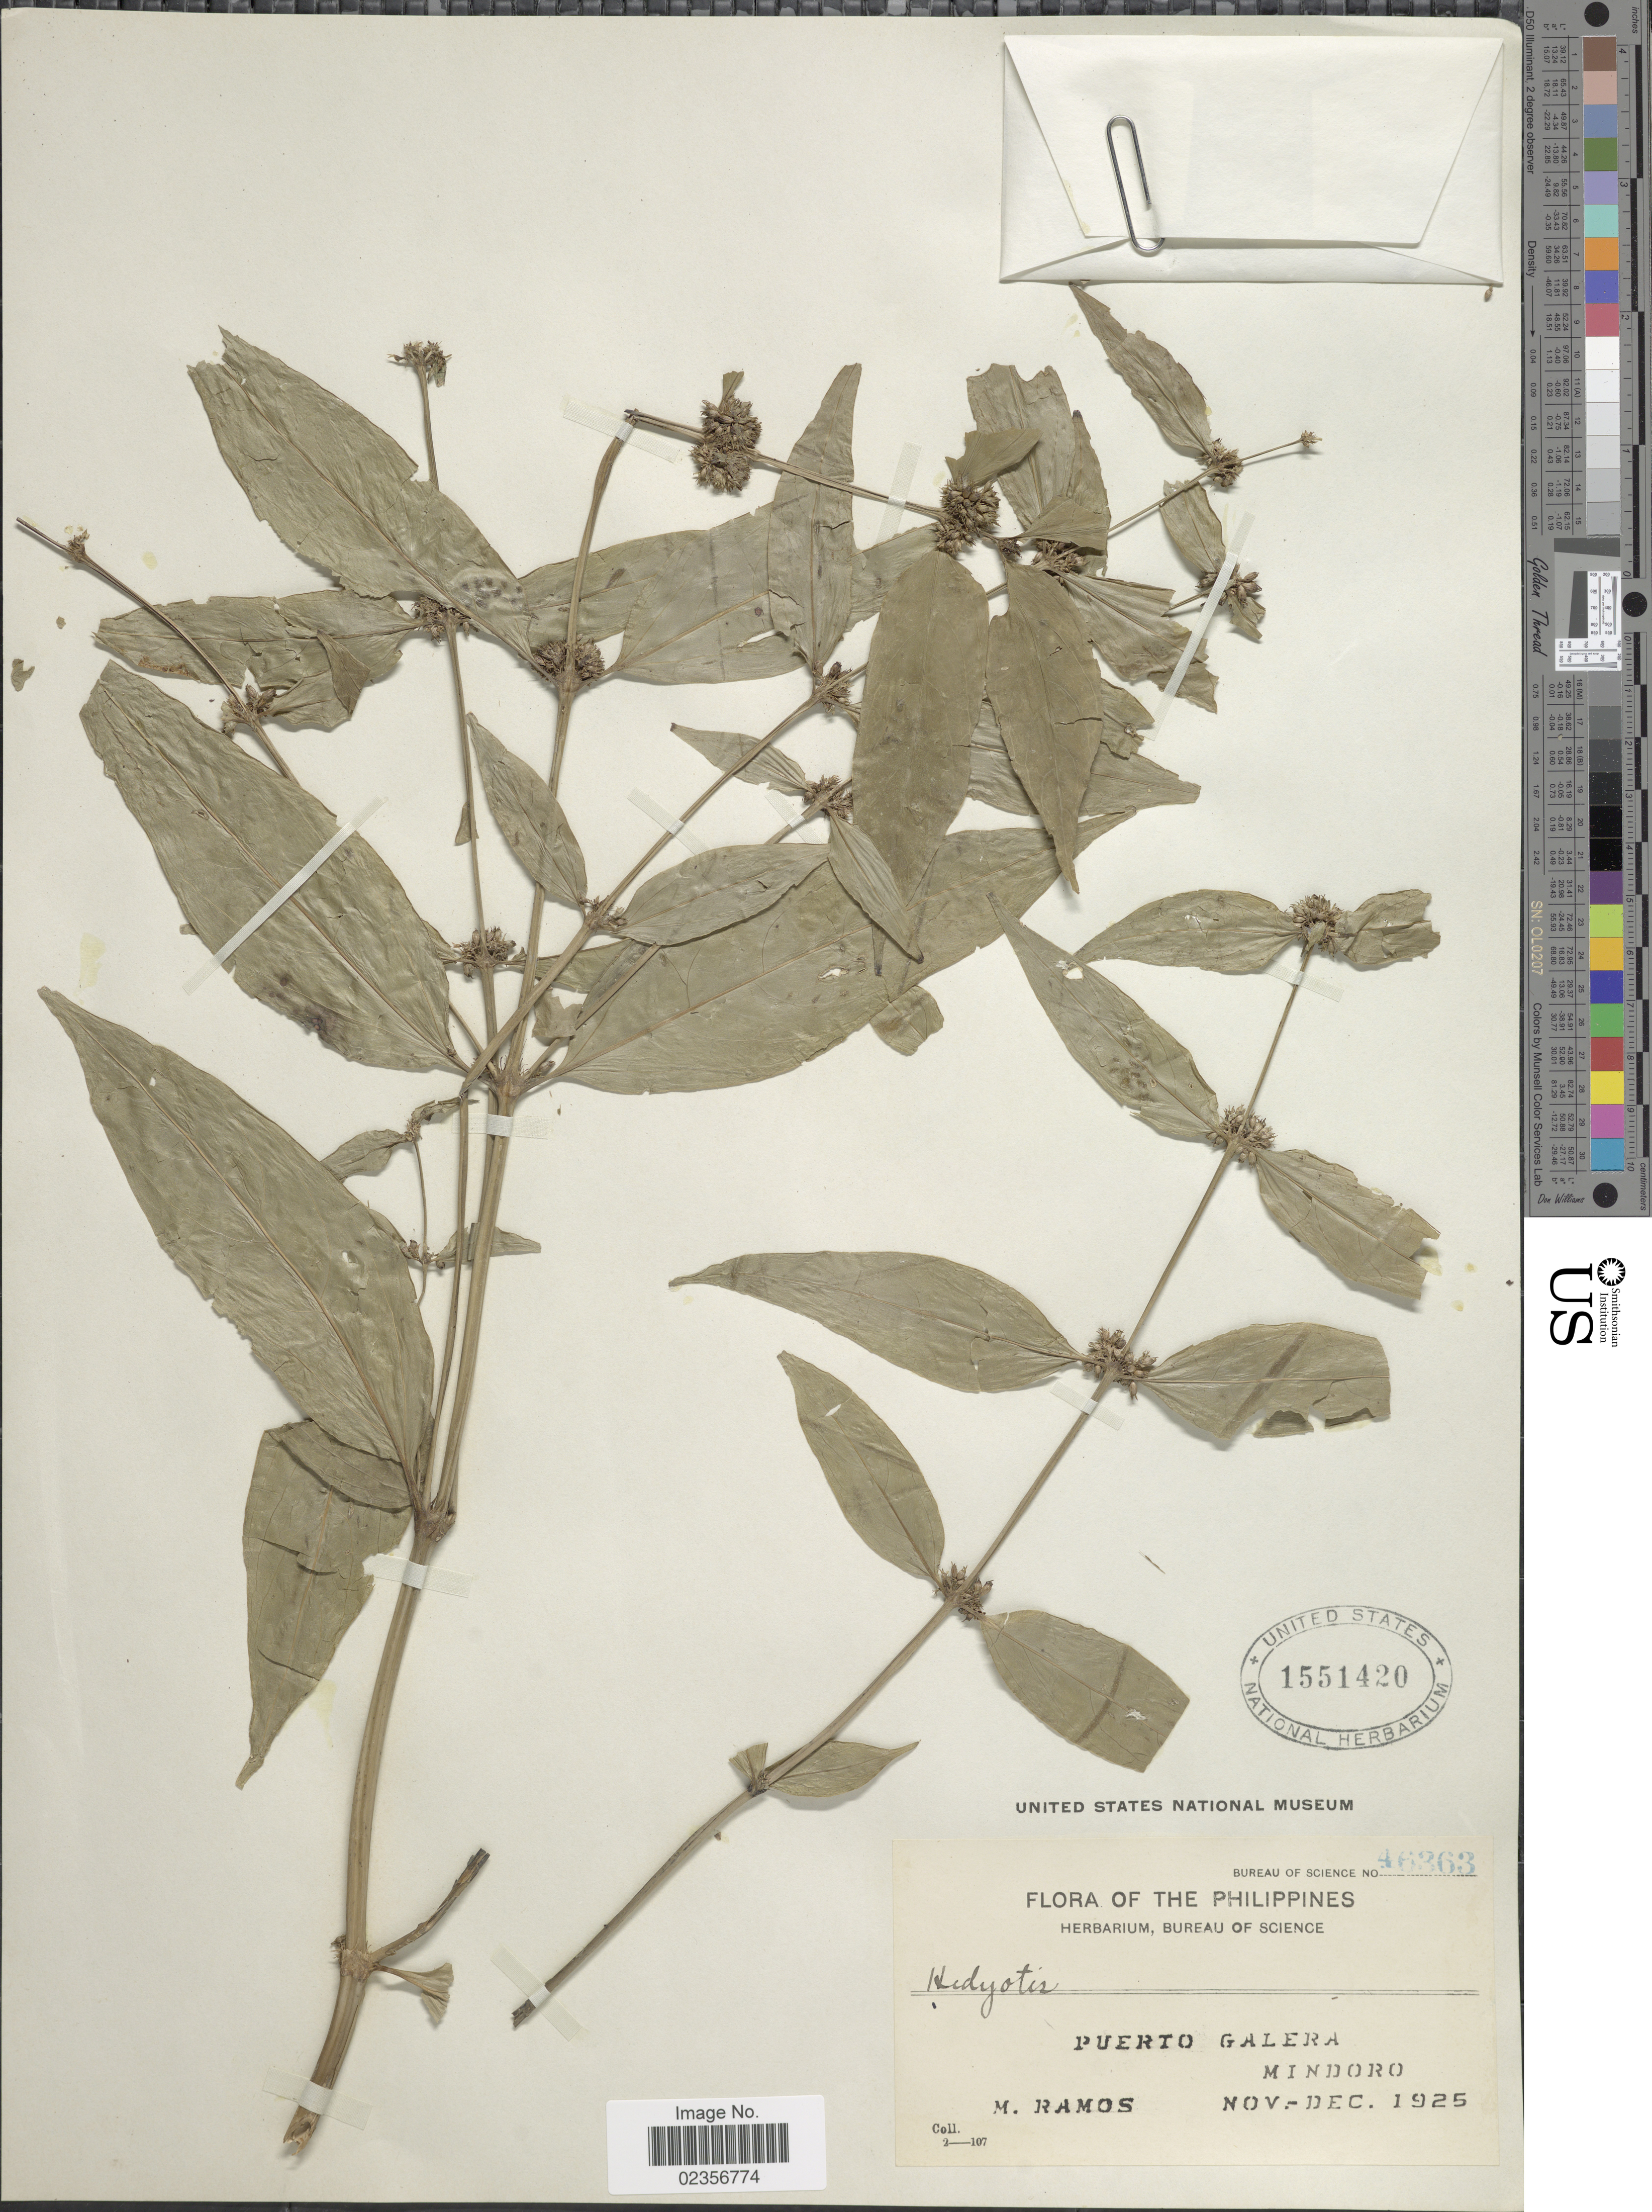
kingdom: Plantae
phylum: Tracheophyta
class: Magnoliopsida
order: Gentianales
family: Rubiaceae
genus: Hedyotis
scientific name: Hedyotis sp.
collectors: M. Ramos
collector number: Bureau of Science 46363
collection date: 1925-11/1925-12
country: Philippines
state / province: Mimaropa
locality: Puerto Galera Mindoro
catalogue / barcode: US 1551420